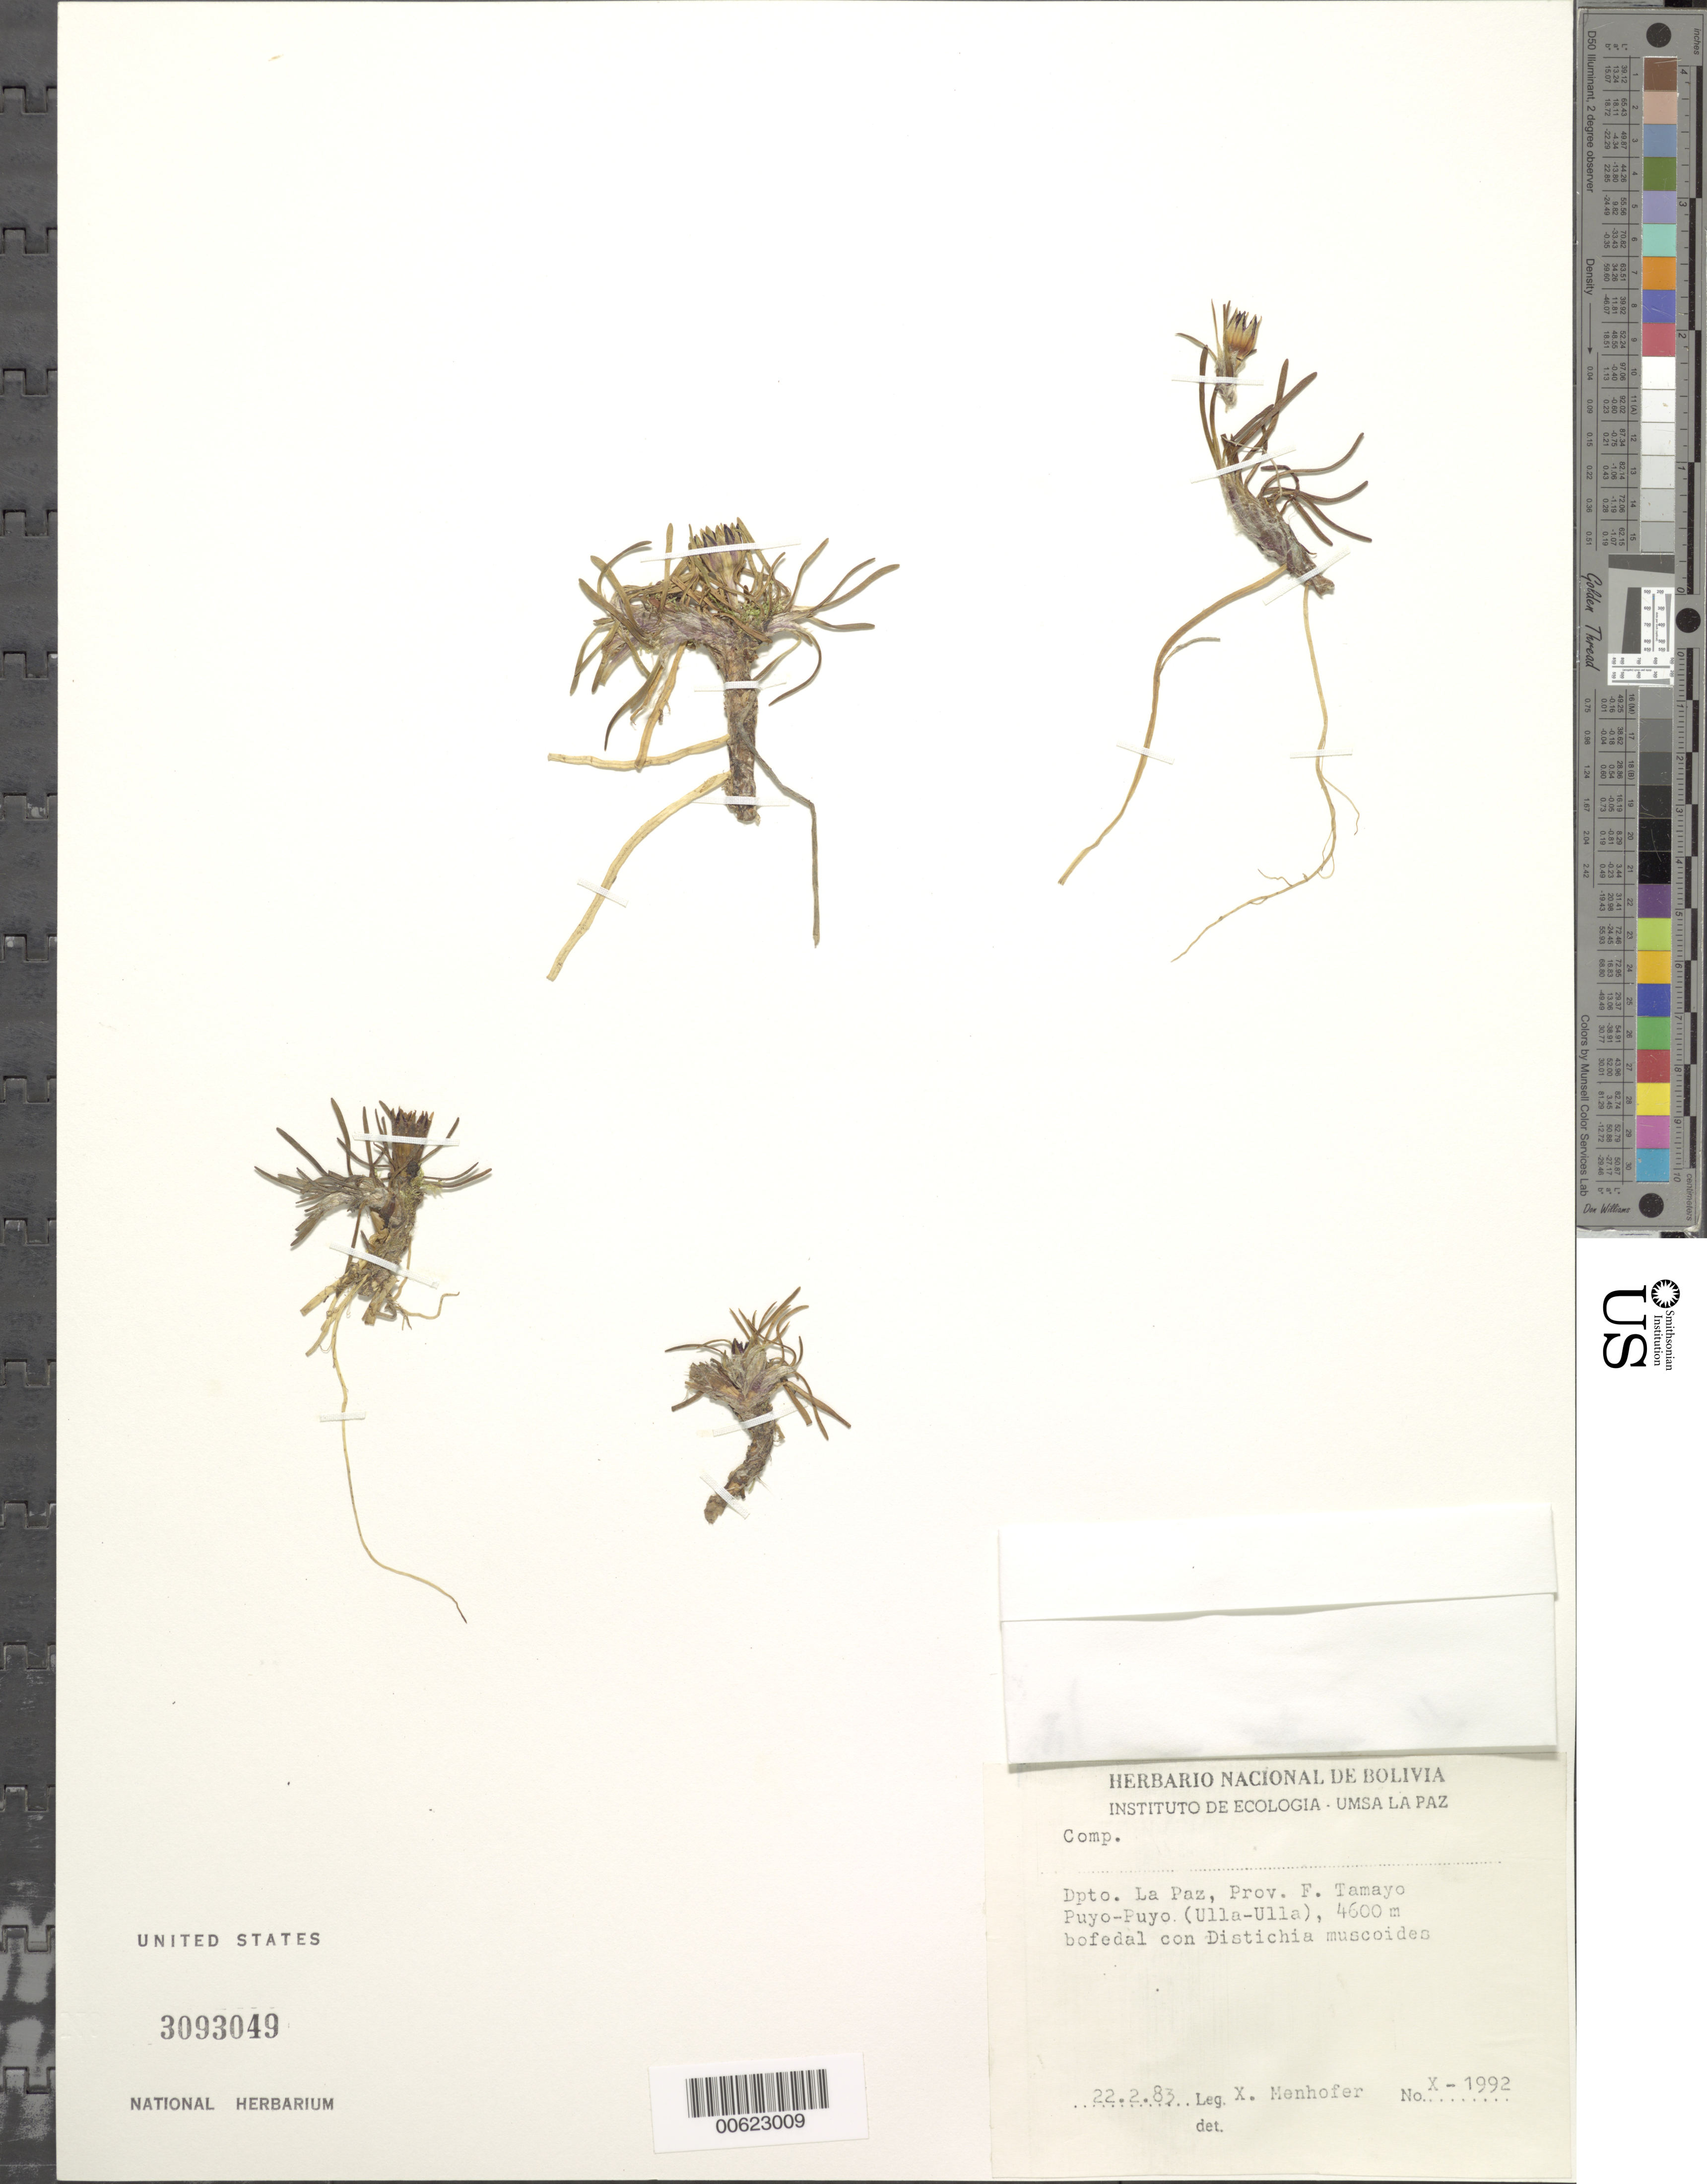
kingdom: Plantae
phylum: Tracheophyta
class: Magnoliopsida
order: Asterales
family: Asteraceae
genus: Werneria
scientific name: Werneria pygmaea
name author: Gillies ex Hook. & Arn.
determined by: Funk, Vicki A., (BOT), Smithsonian Institution - National Museum of Natural History (UNITED STATES)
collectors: S. G. Beck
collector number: X 1992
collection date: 1983-02-22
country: Bolivia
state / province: La Paz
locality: Prov. F. Tamayo Puyo-puyo (Ulla-Ulla)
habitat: bofedal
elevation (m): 4600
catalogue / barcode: US 3093049